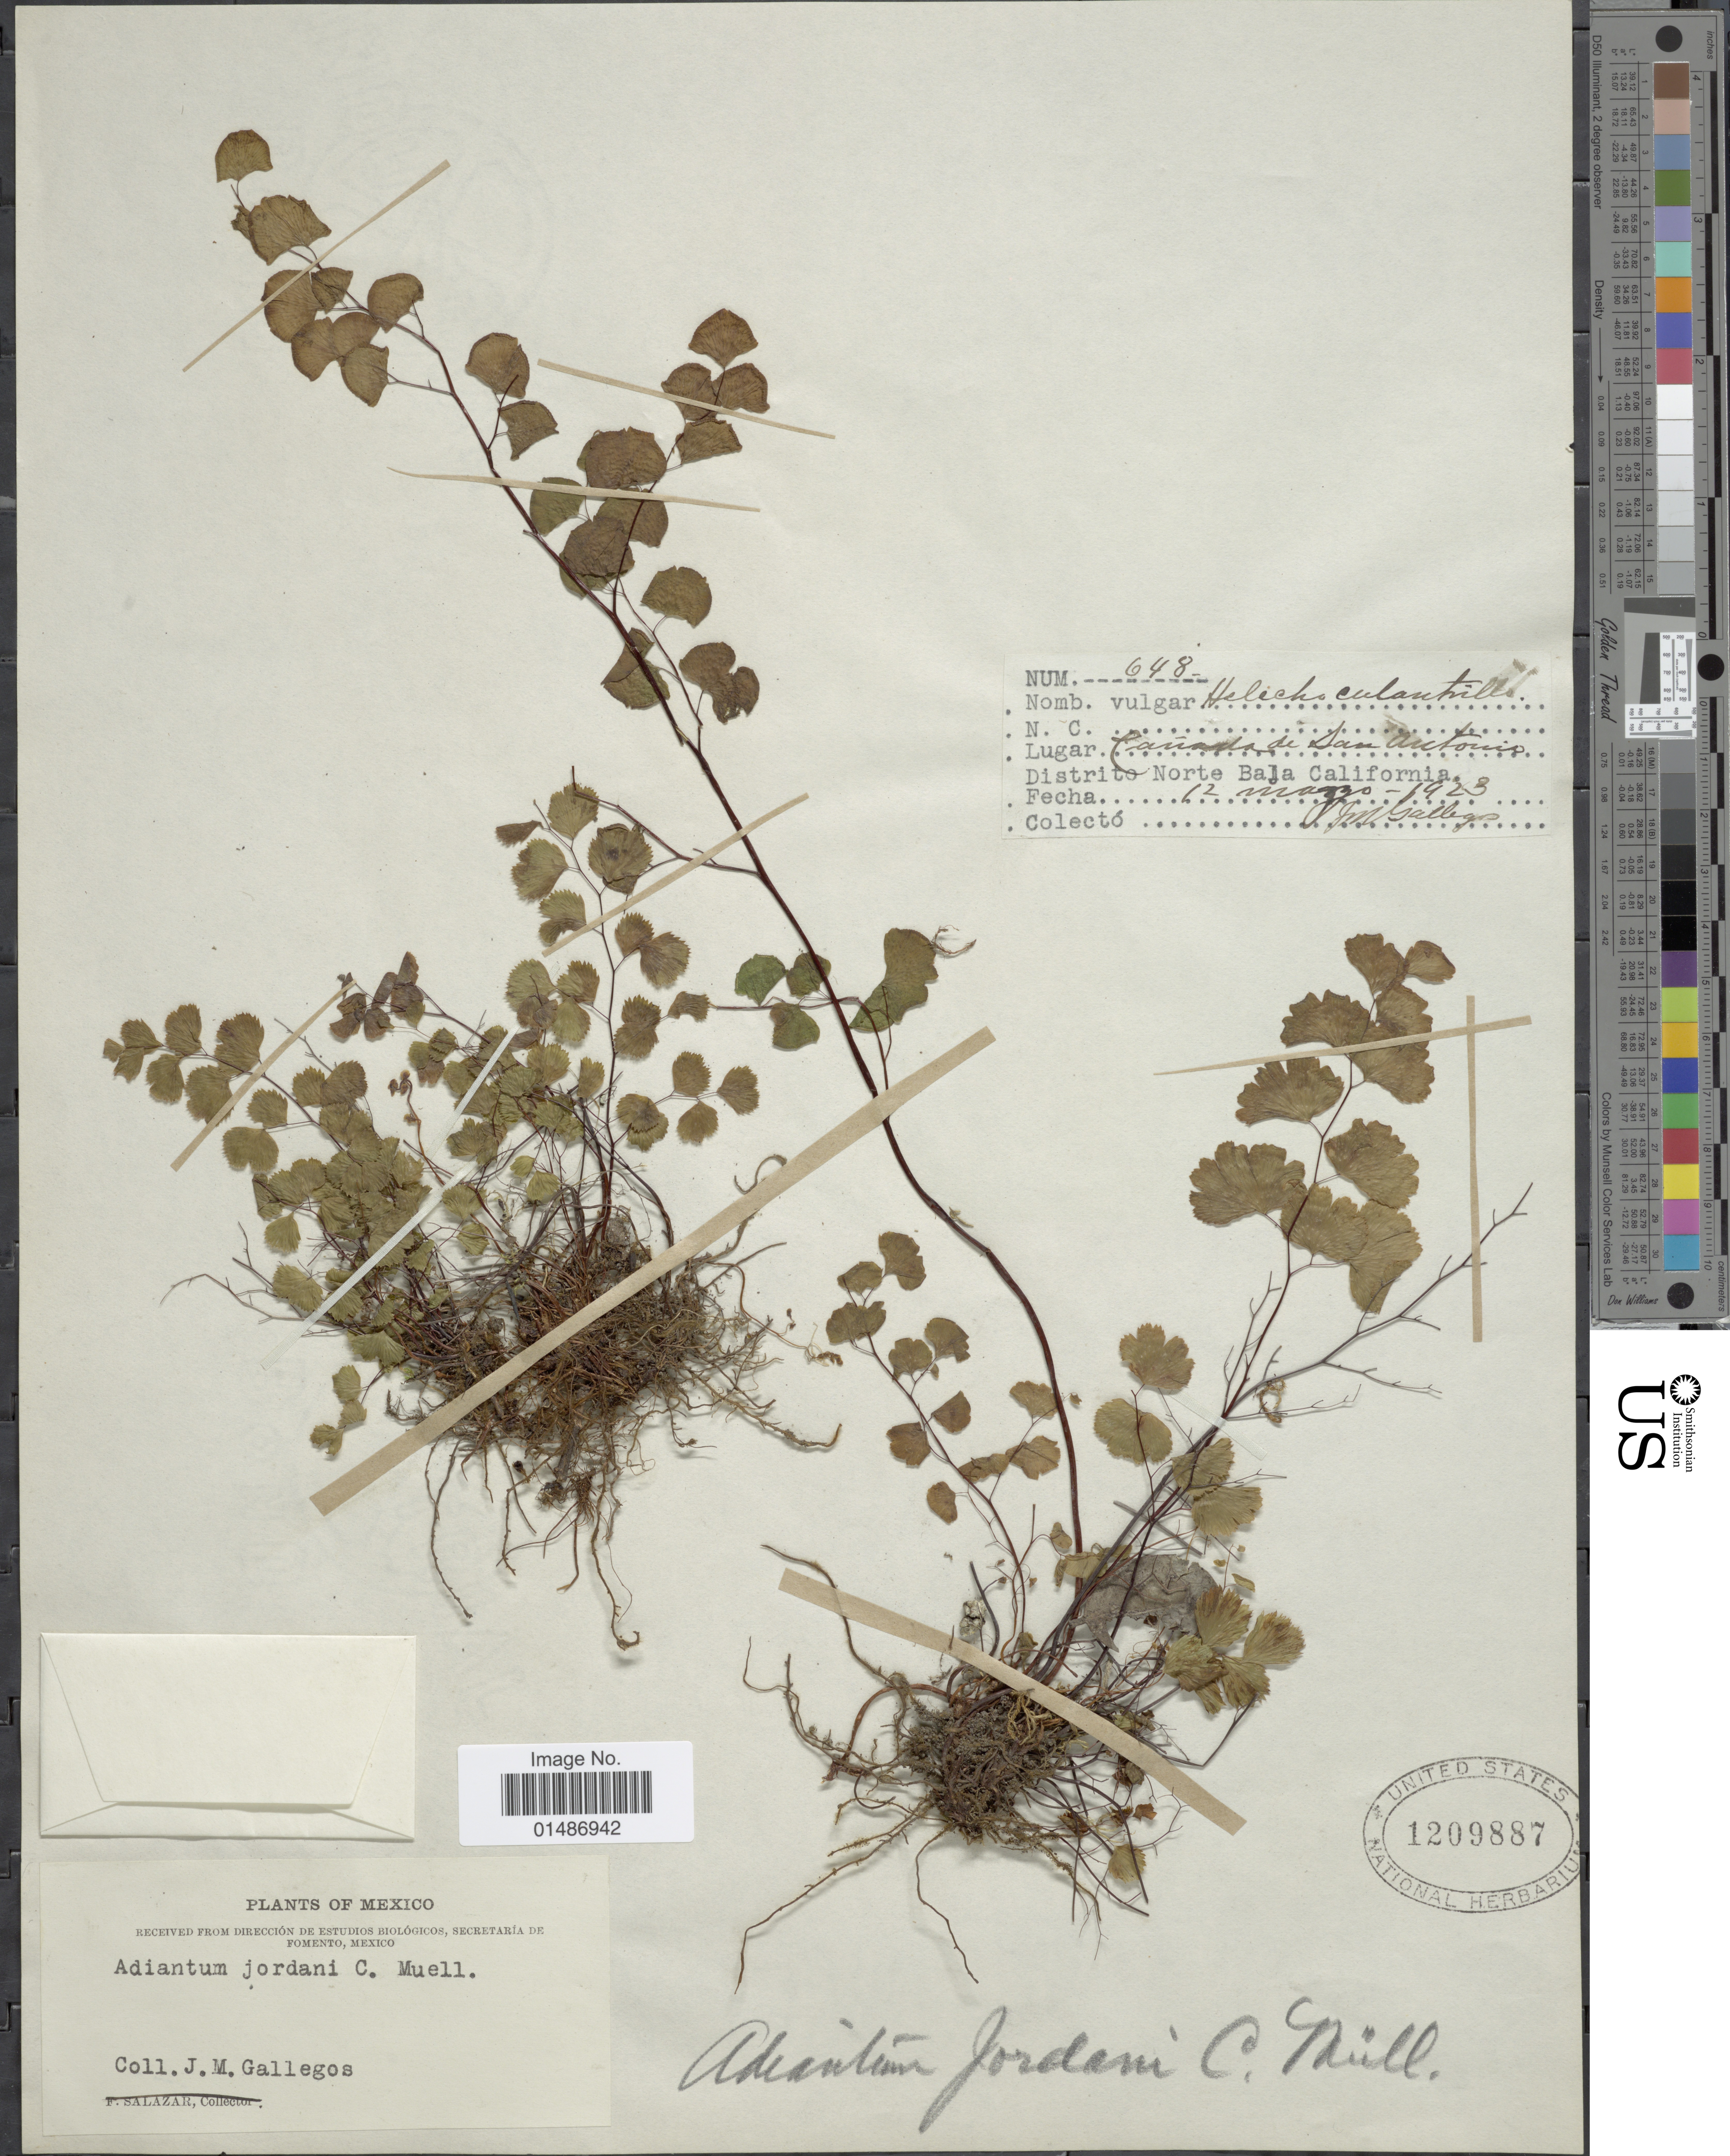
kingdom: Plantae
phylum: Tracheophyta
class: Polypodiopsida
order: Polypodiales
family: Pteridaceae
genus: Adiantum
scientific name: Adiantum jordanii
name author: C.H. Mull.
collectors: J. Gallegos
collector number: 648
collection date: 1923-03-12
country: Mexico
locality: Cañada de San Antonio.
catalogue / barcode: US 1209887